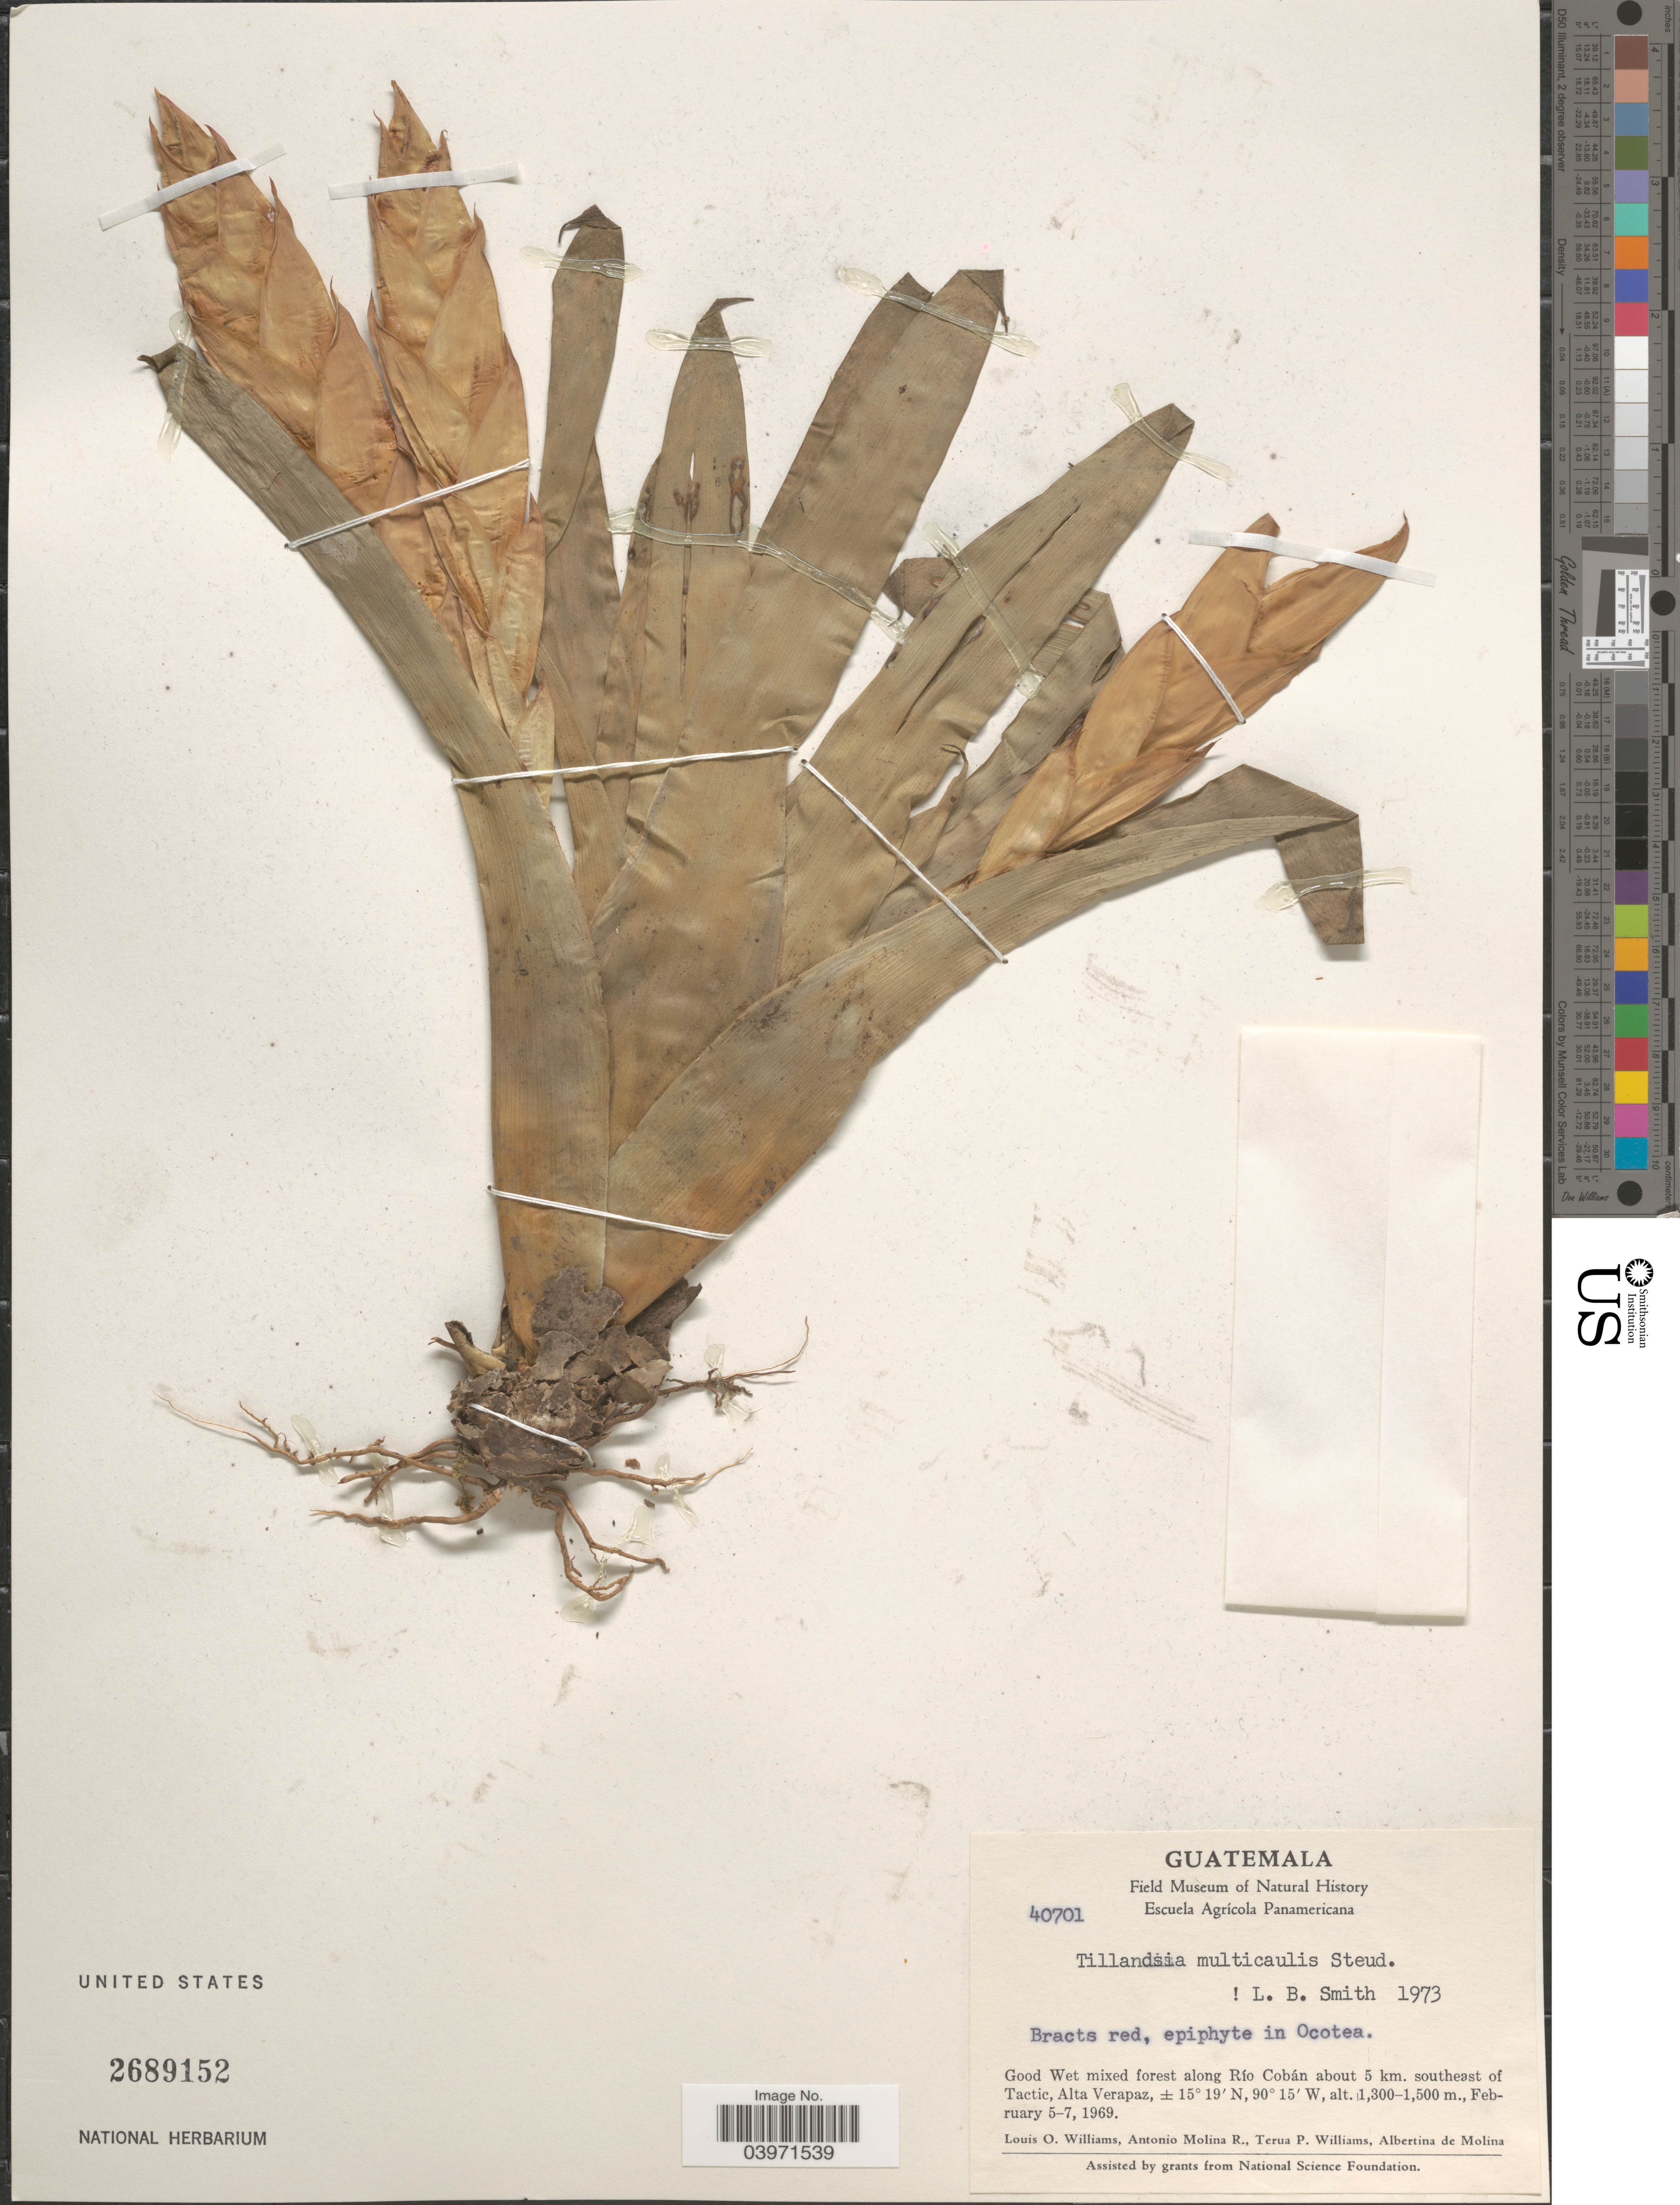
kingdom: Plantae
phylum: Tracheophyta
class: Liliopsida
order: Poales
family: Bromeliaceae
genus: Tillandsia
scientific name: Tillandsia multicaulis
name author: Steud.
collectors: L. O. Williams, A. Molina R., T. Williams & A. R. Molina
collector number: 40701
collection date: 1969-02-05/1969-02-07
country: Guatemala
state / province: Alta Verapaz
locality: Good Wet mixed forest along Río Cobán about 5 km. southeast of Tactic.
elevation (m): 1300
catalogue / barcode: US 2689152